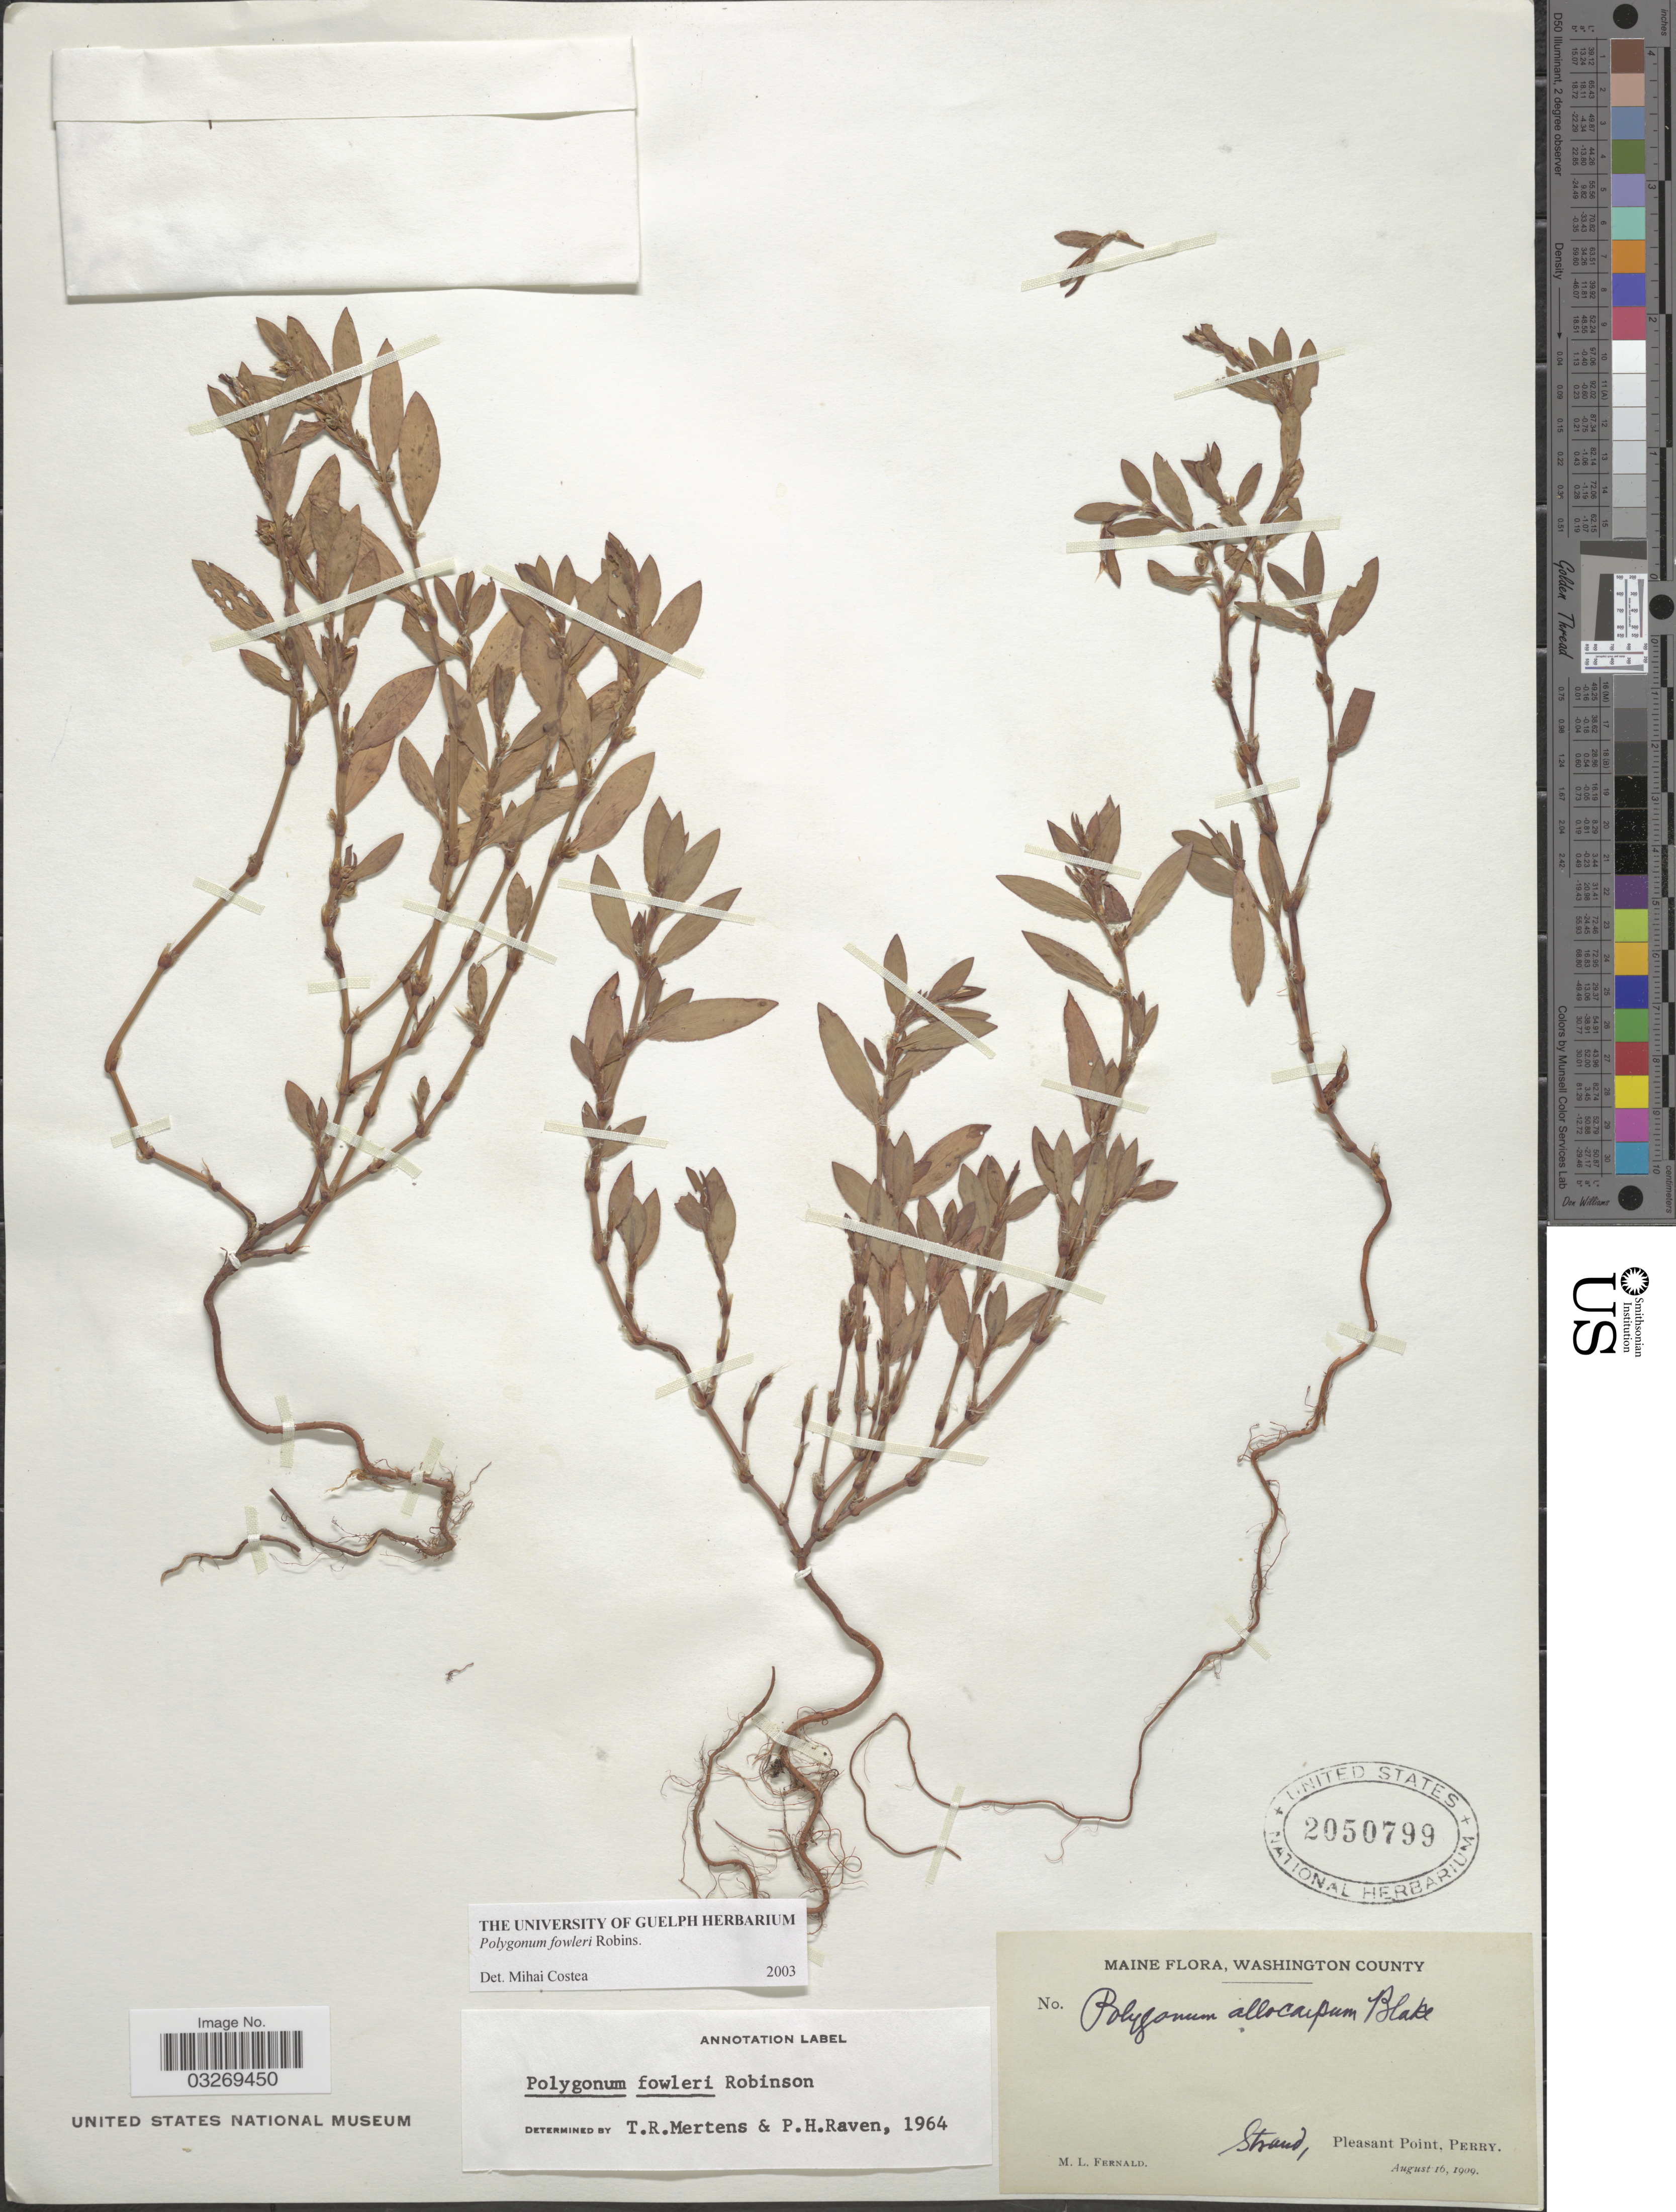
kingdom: Plantae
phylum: Tracheophyta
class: Magnoliopsida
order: Caryophyllales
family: Polygonaceae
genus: Polygonum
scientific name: Polygonum fowleri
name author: B.L. Rob.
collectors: M. L. Fernald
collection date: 1909-08-16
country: United States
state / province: Maine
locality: Washington County, Strand, Pleasant Point, Perry.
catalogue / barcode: US 2050799